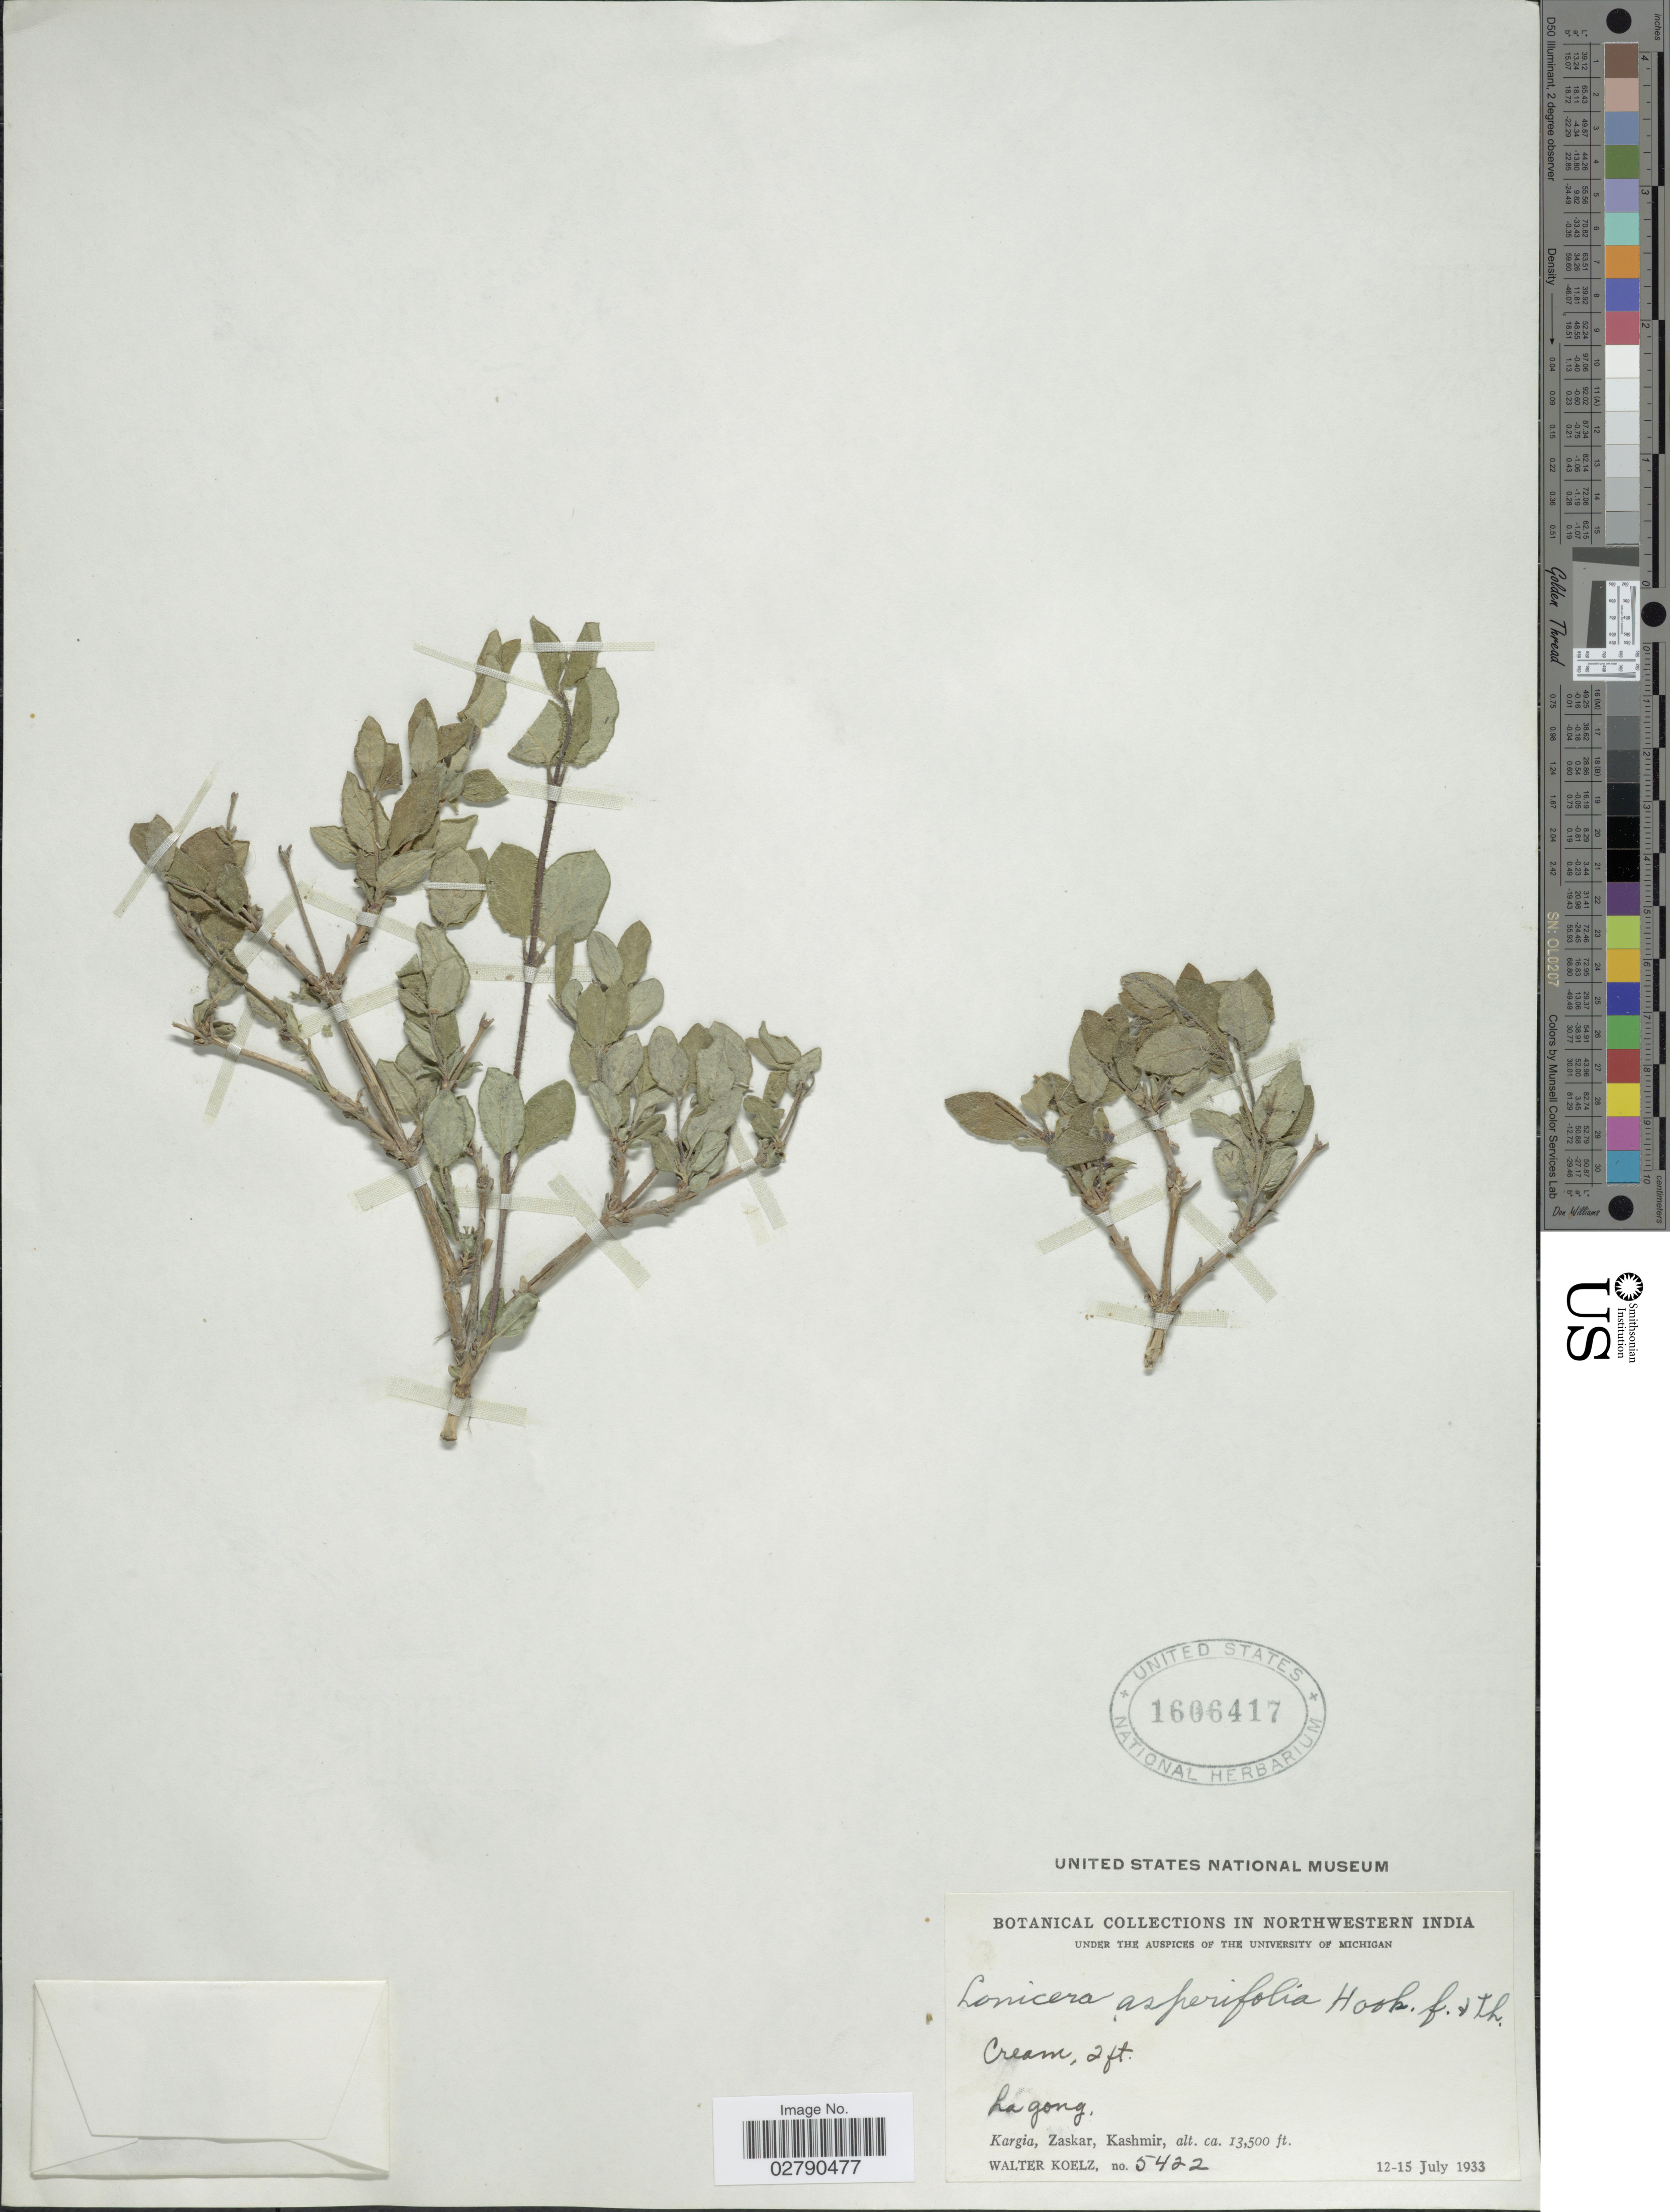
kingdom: Plantae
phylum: Tracheophyta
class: Magnoliopsida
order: Dipsacales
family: Caprifoliaceae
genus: Lonicera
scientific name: Lonicera asperifolia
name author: (Decne.) Hook. f. & Thomson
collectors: W. N. Koelz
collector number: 5422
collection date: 1933-07-12/1933-07-15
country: India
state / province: Jammu and Kashmir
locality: Northwestern India. Lagong. Kargia, Zaskar, Kashmir.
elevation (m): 4115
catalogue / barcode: US 1606417